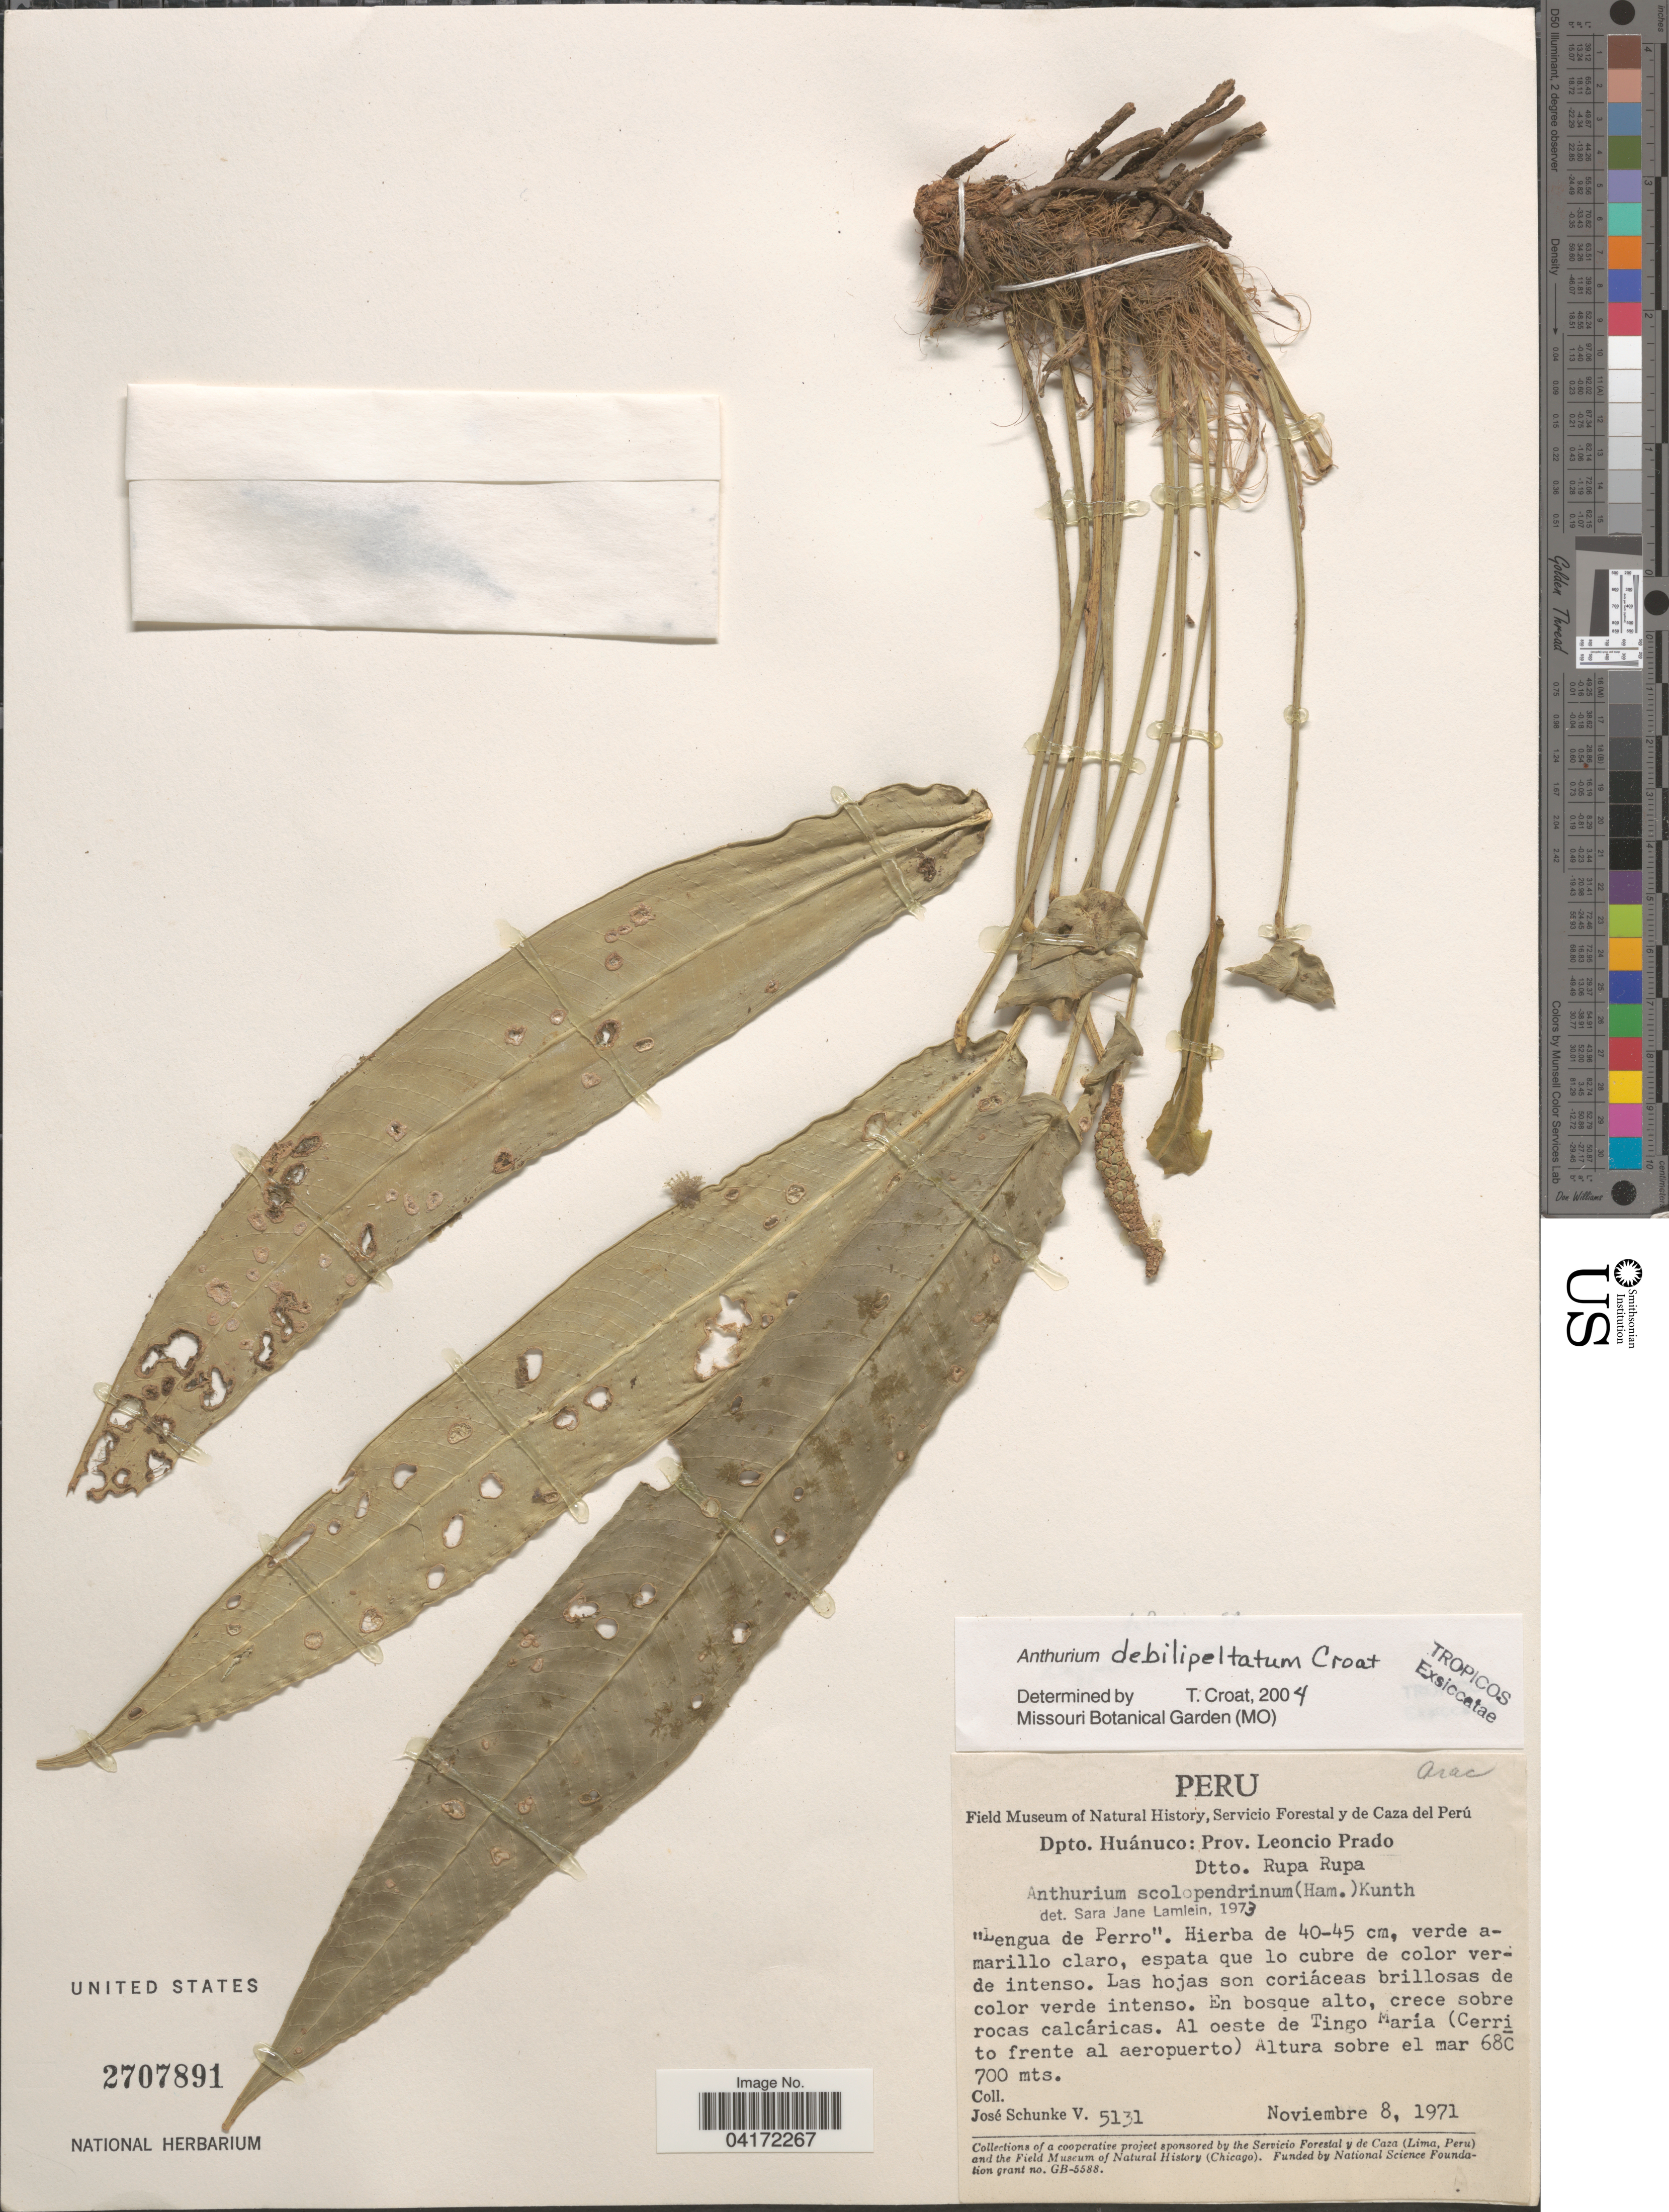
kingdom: Plantae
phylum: Tracheophyta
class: Liliopsida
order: Alismatales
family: Araceae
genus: Anthurium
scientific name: Anthurium debilipeltatum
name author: Croat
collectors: J. Schunke Vigo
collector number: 5131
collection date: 1971-11-08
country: Peru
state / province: Huánuco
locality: Dpto. Huánuco: Prov. Leoncio Prado. Dtto. Rupa Rupa. Al oeste de Tingo María (Cerrito frente al aeropuerto).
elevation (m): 680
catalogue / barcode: US 2707891